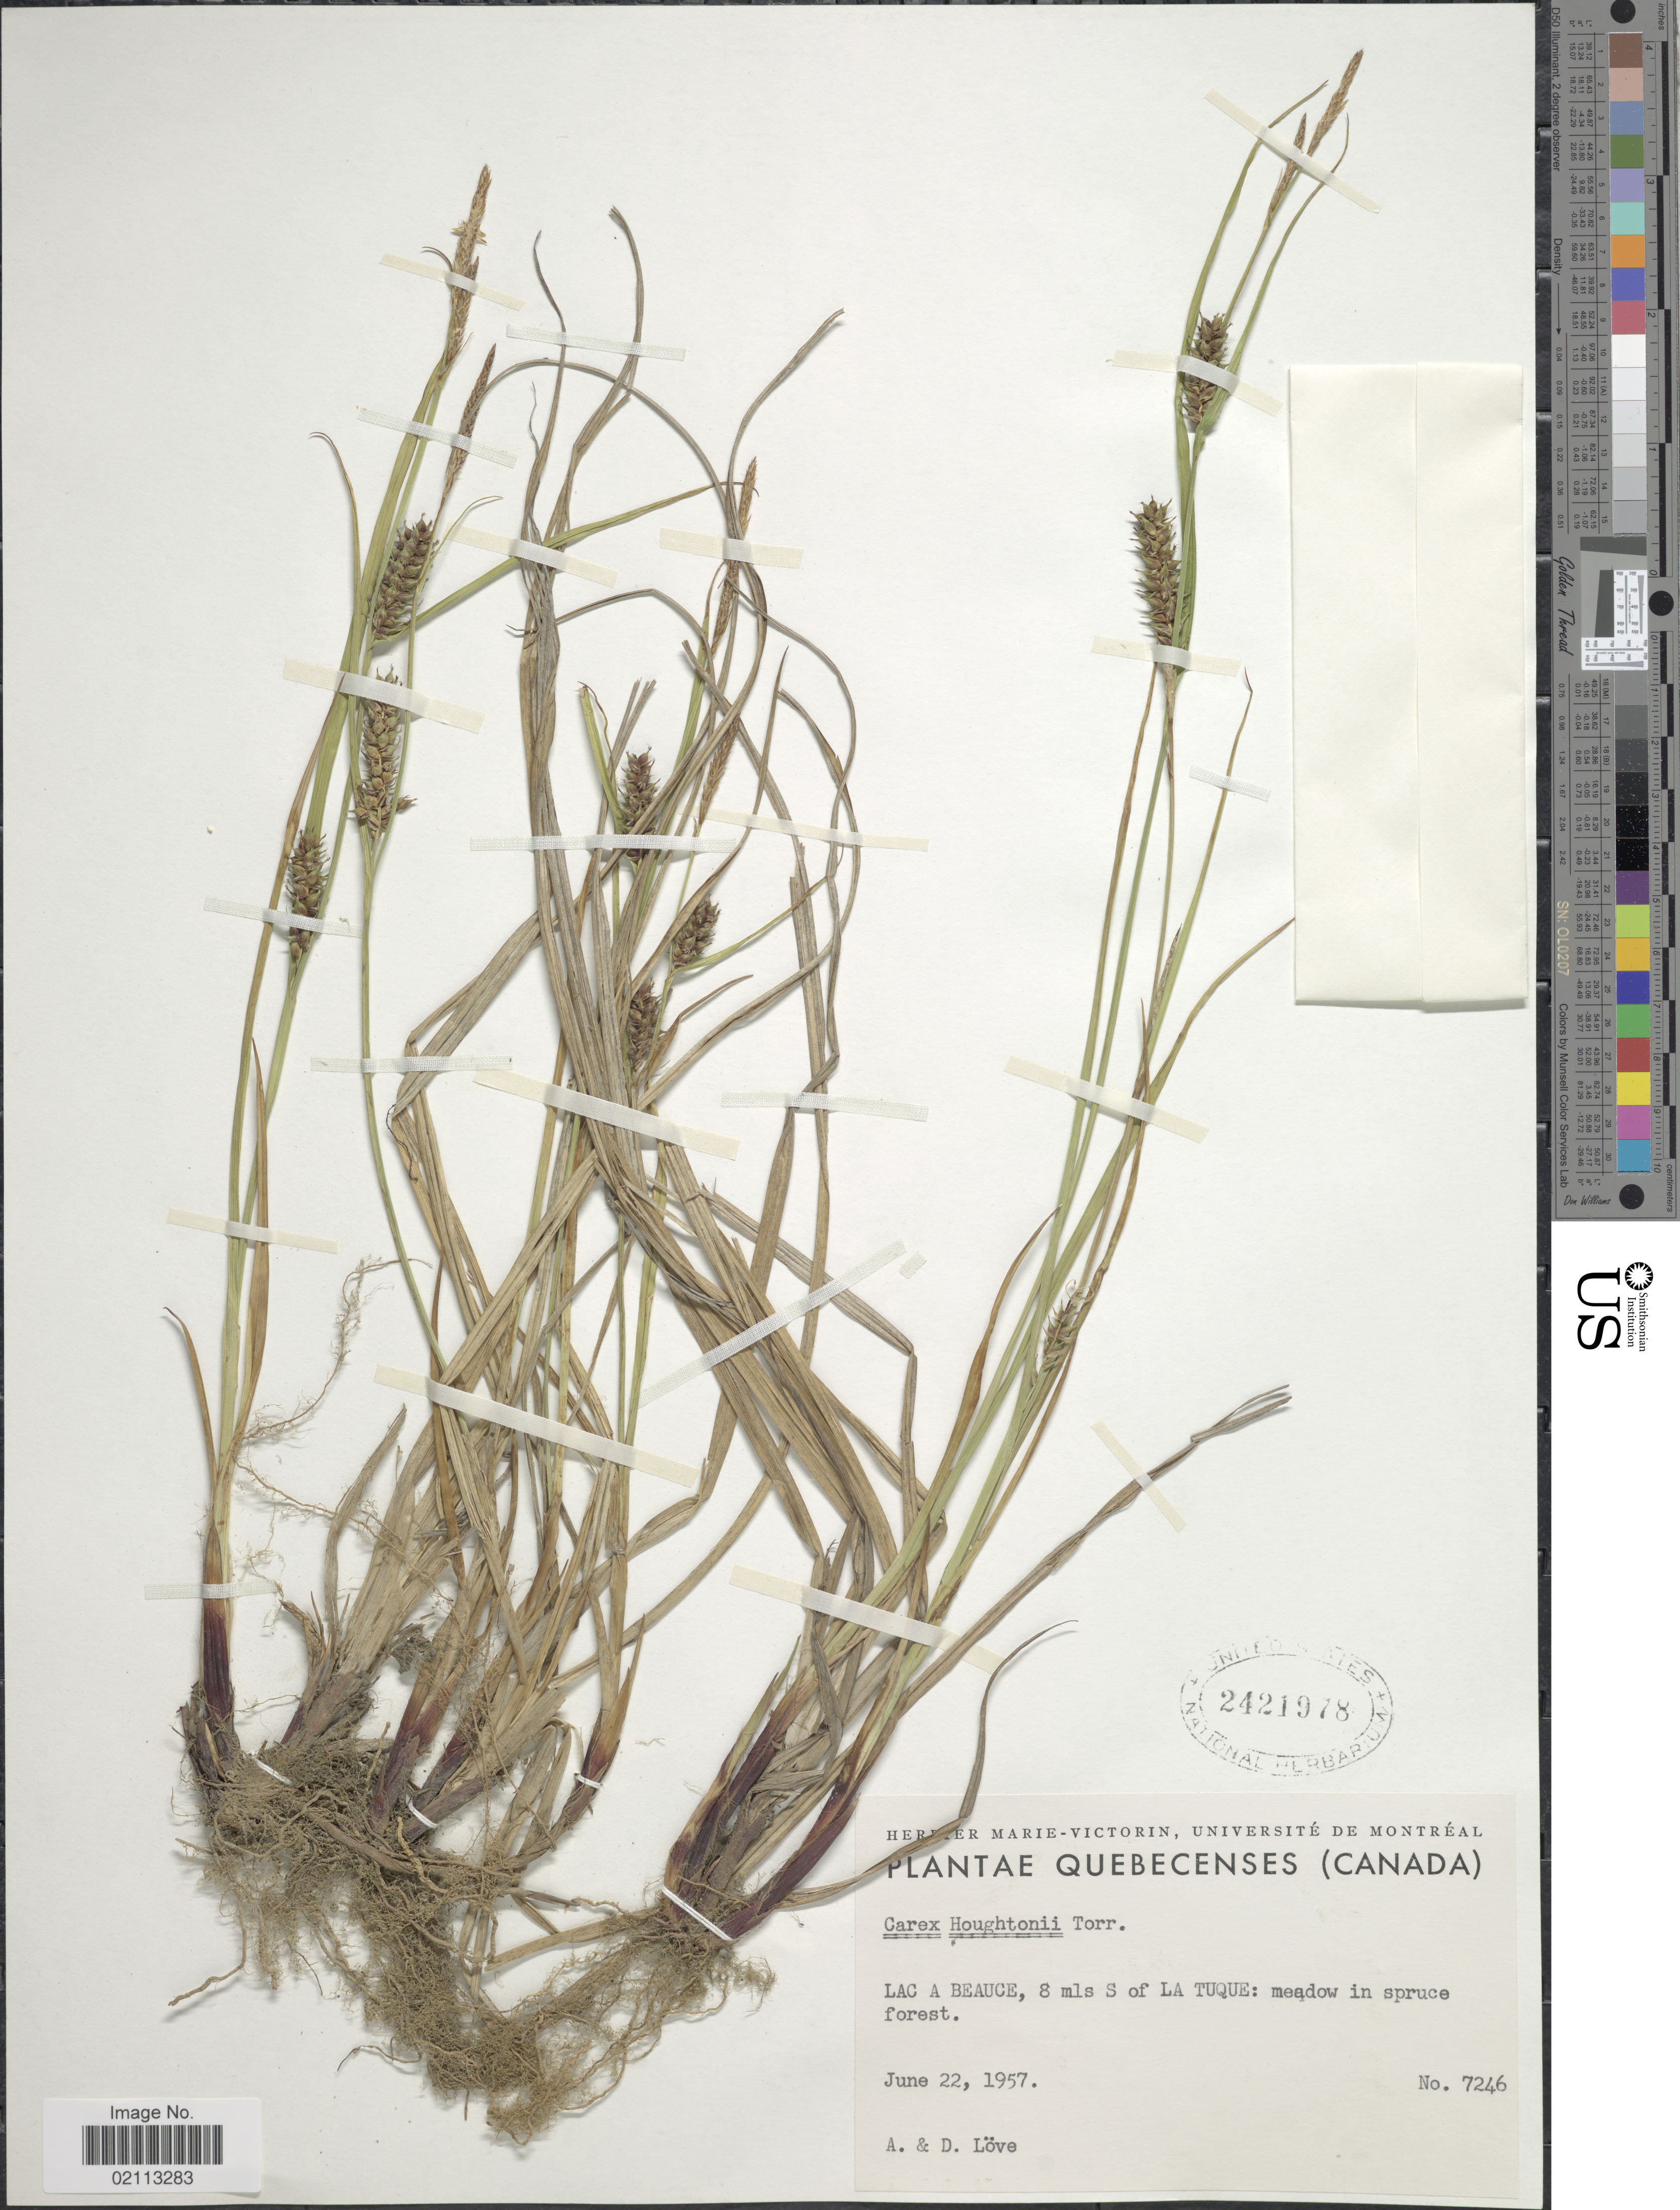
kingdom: Plantae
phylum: Tracheophyta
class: Liliopsida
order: Poales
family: Cyperaceae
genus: Carex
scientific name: Carex houghtoniana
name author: Torr. ex Dewey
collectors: Á. Löve & D. Löve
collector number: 7246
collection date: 1957-06-22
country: Canada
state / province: Quebec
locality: Lac A Beauce, 8 mls S of LA Tuque: meadow in spruce forest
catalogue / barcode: US 2421978